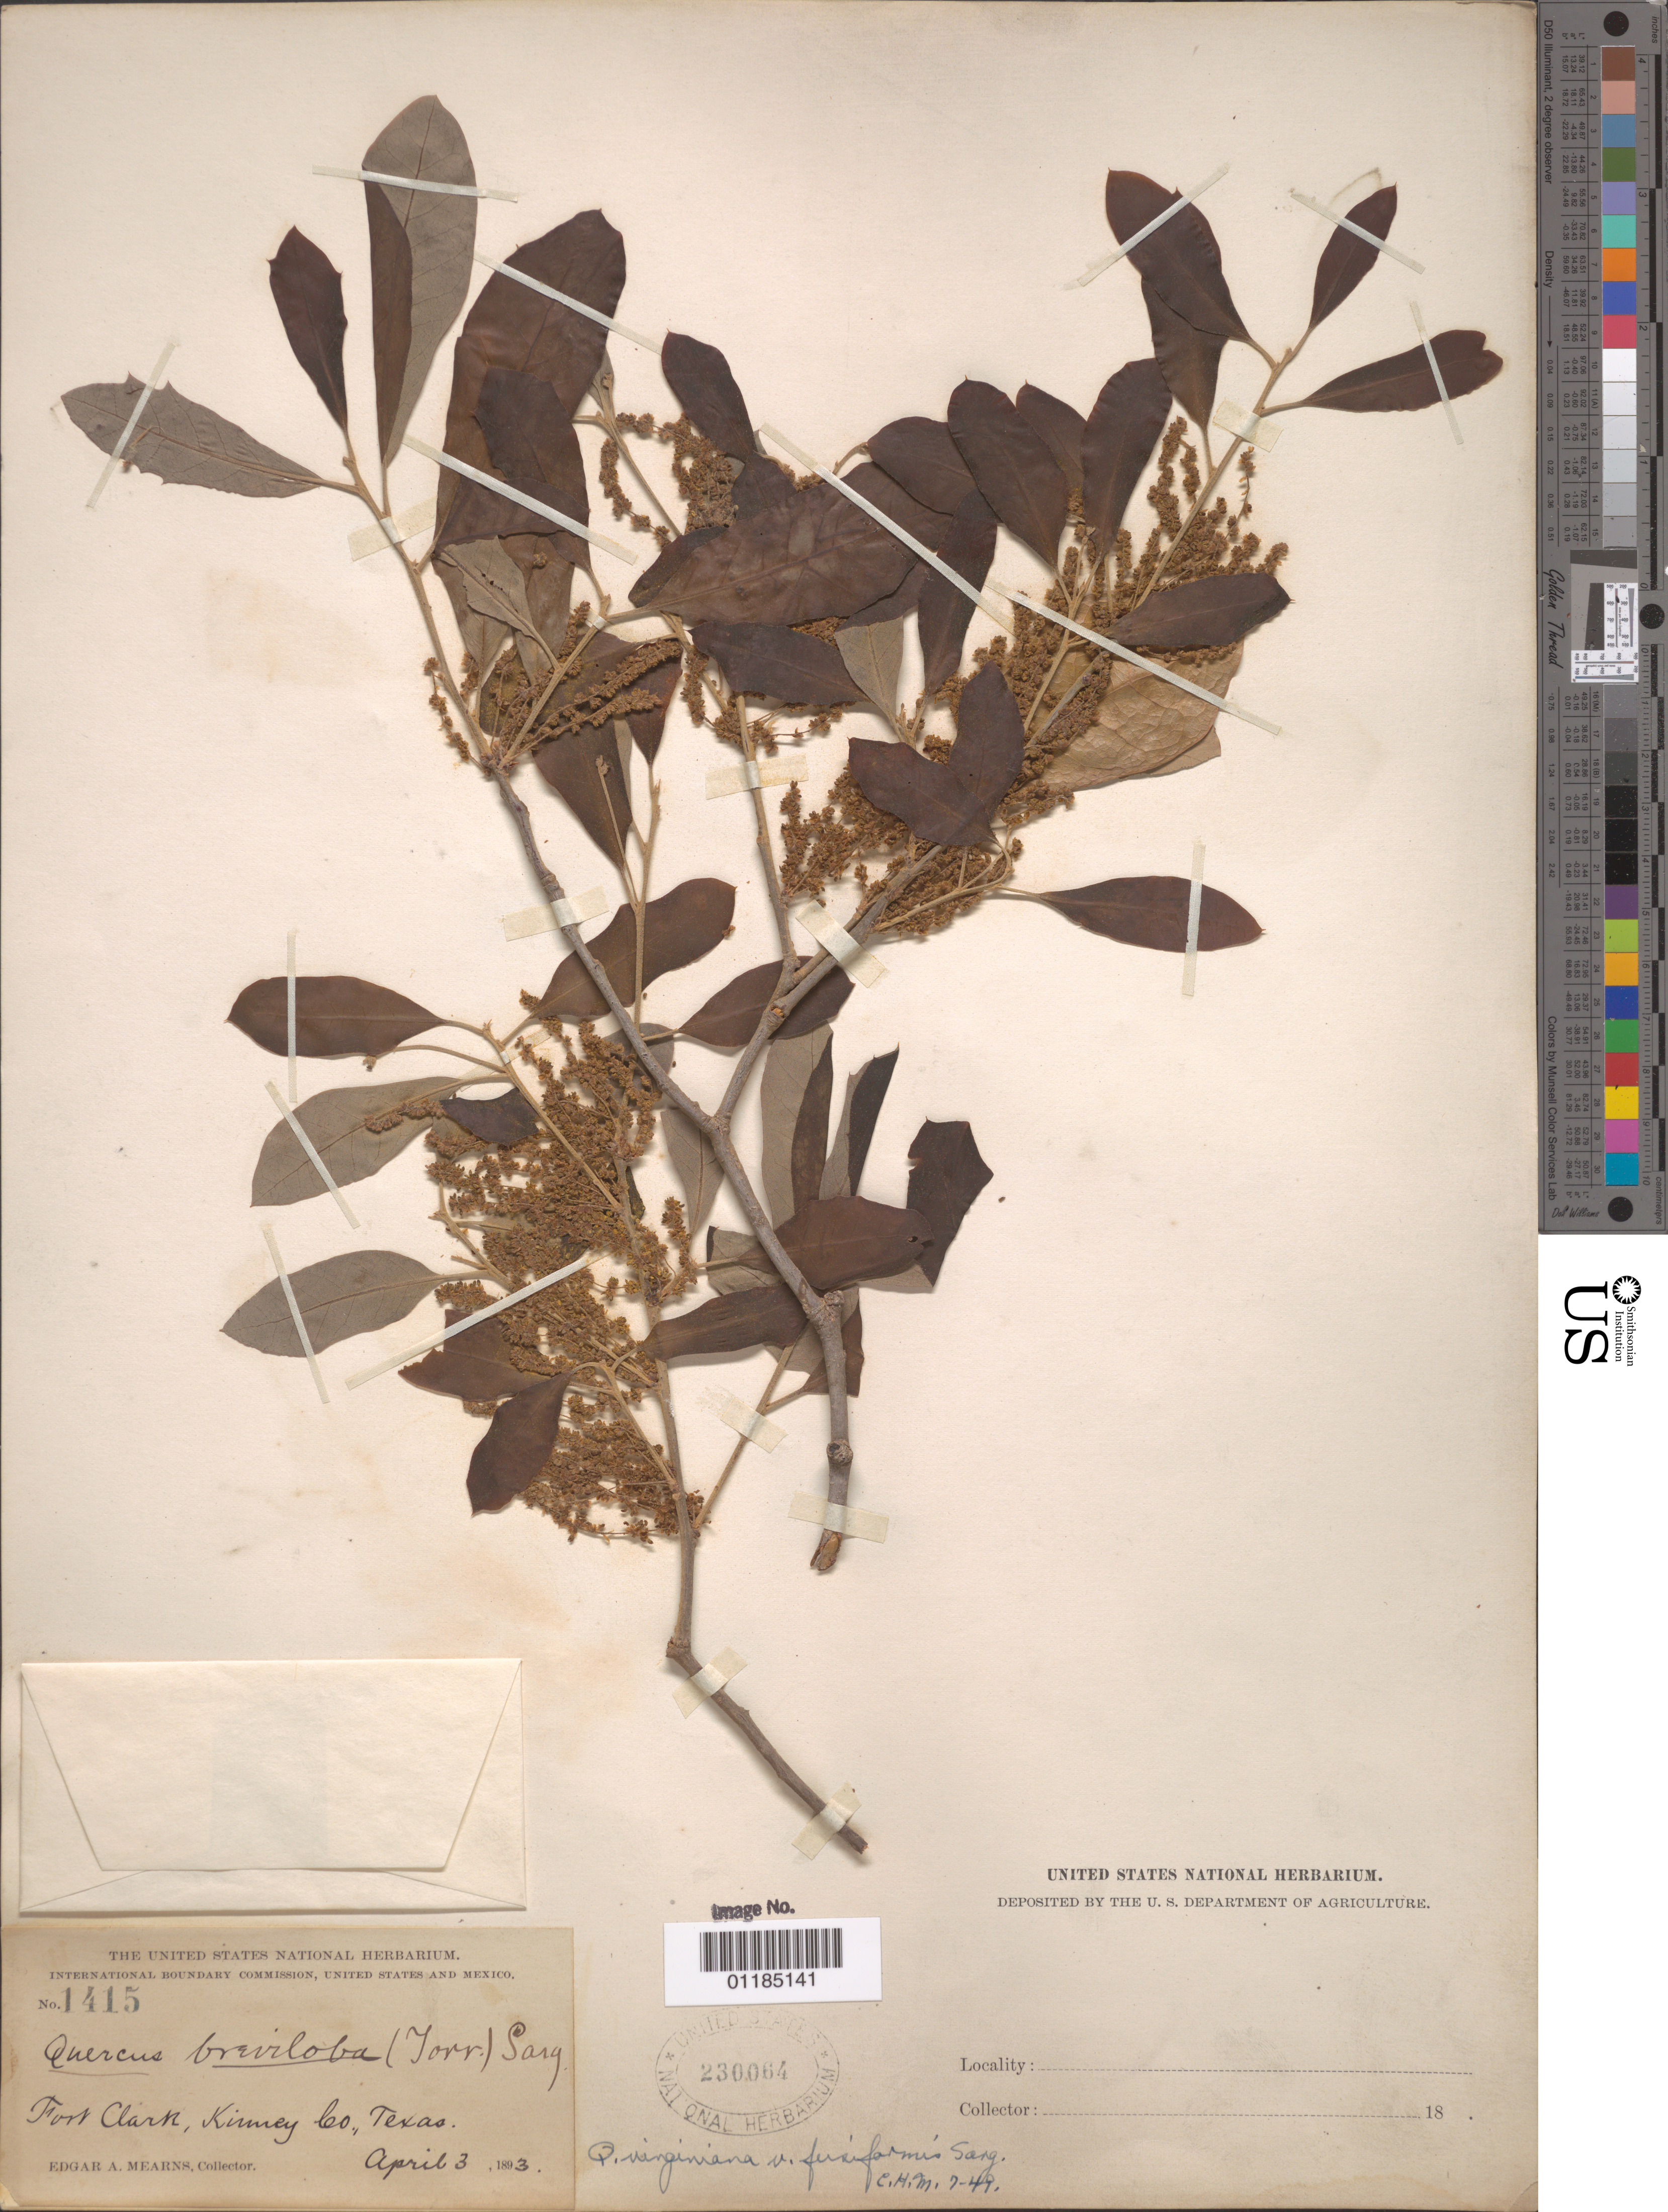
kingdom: Plantae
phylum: Tracheophyta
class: Magnoliopsida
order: Fagales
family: Fagaceae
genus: Quercus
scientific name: Quercus virginiana var. fusiformis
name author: (Small) Sarg.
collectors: E. A. Mearns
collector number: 1415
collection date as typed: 03 Apr 1893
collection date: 1893-04-03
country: United States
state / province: Texas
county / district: Kinney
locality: Fort Clark.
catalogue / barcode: US 230064